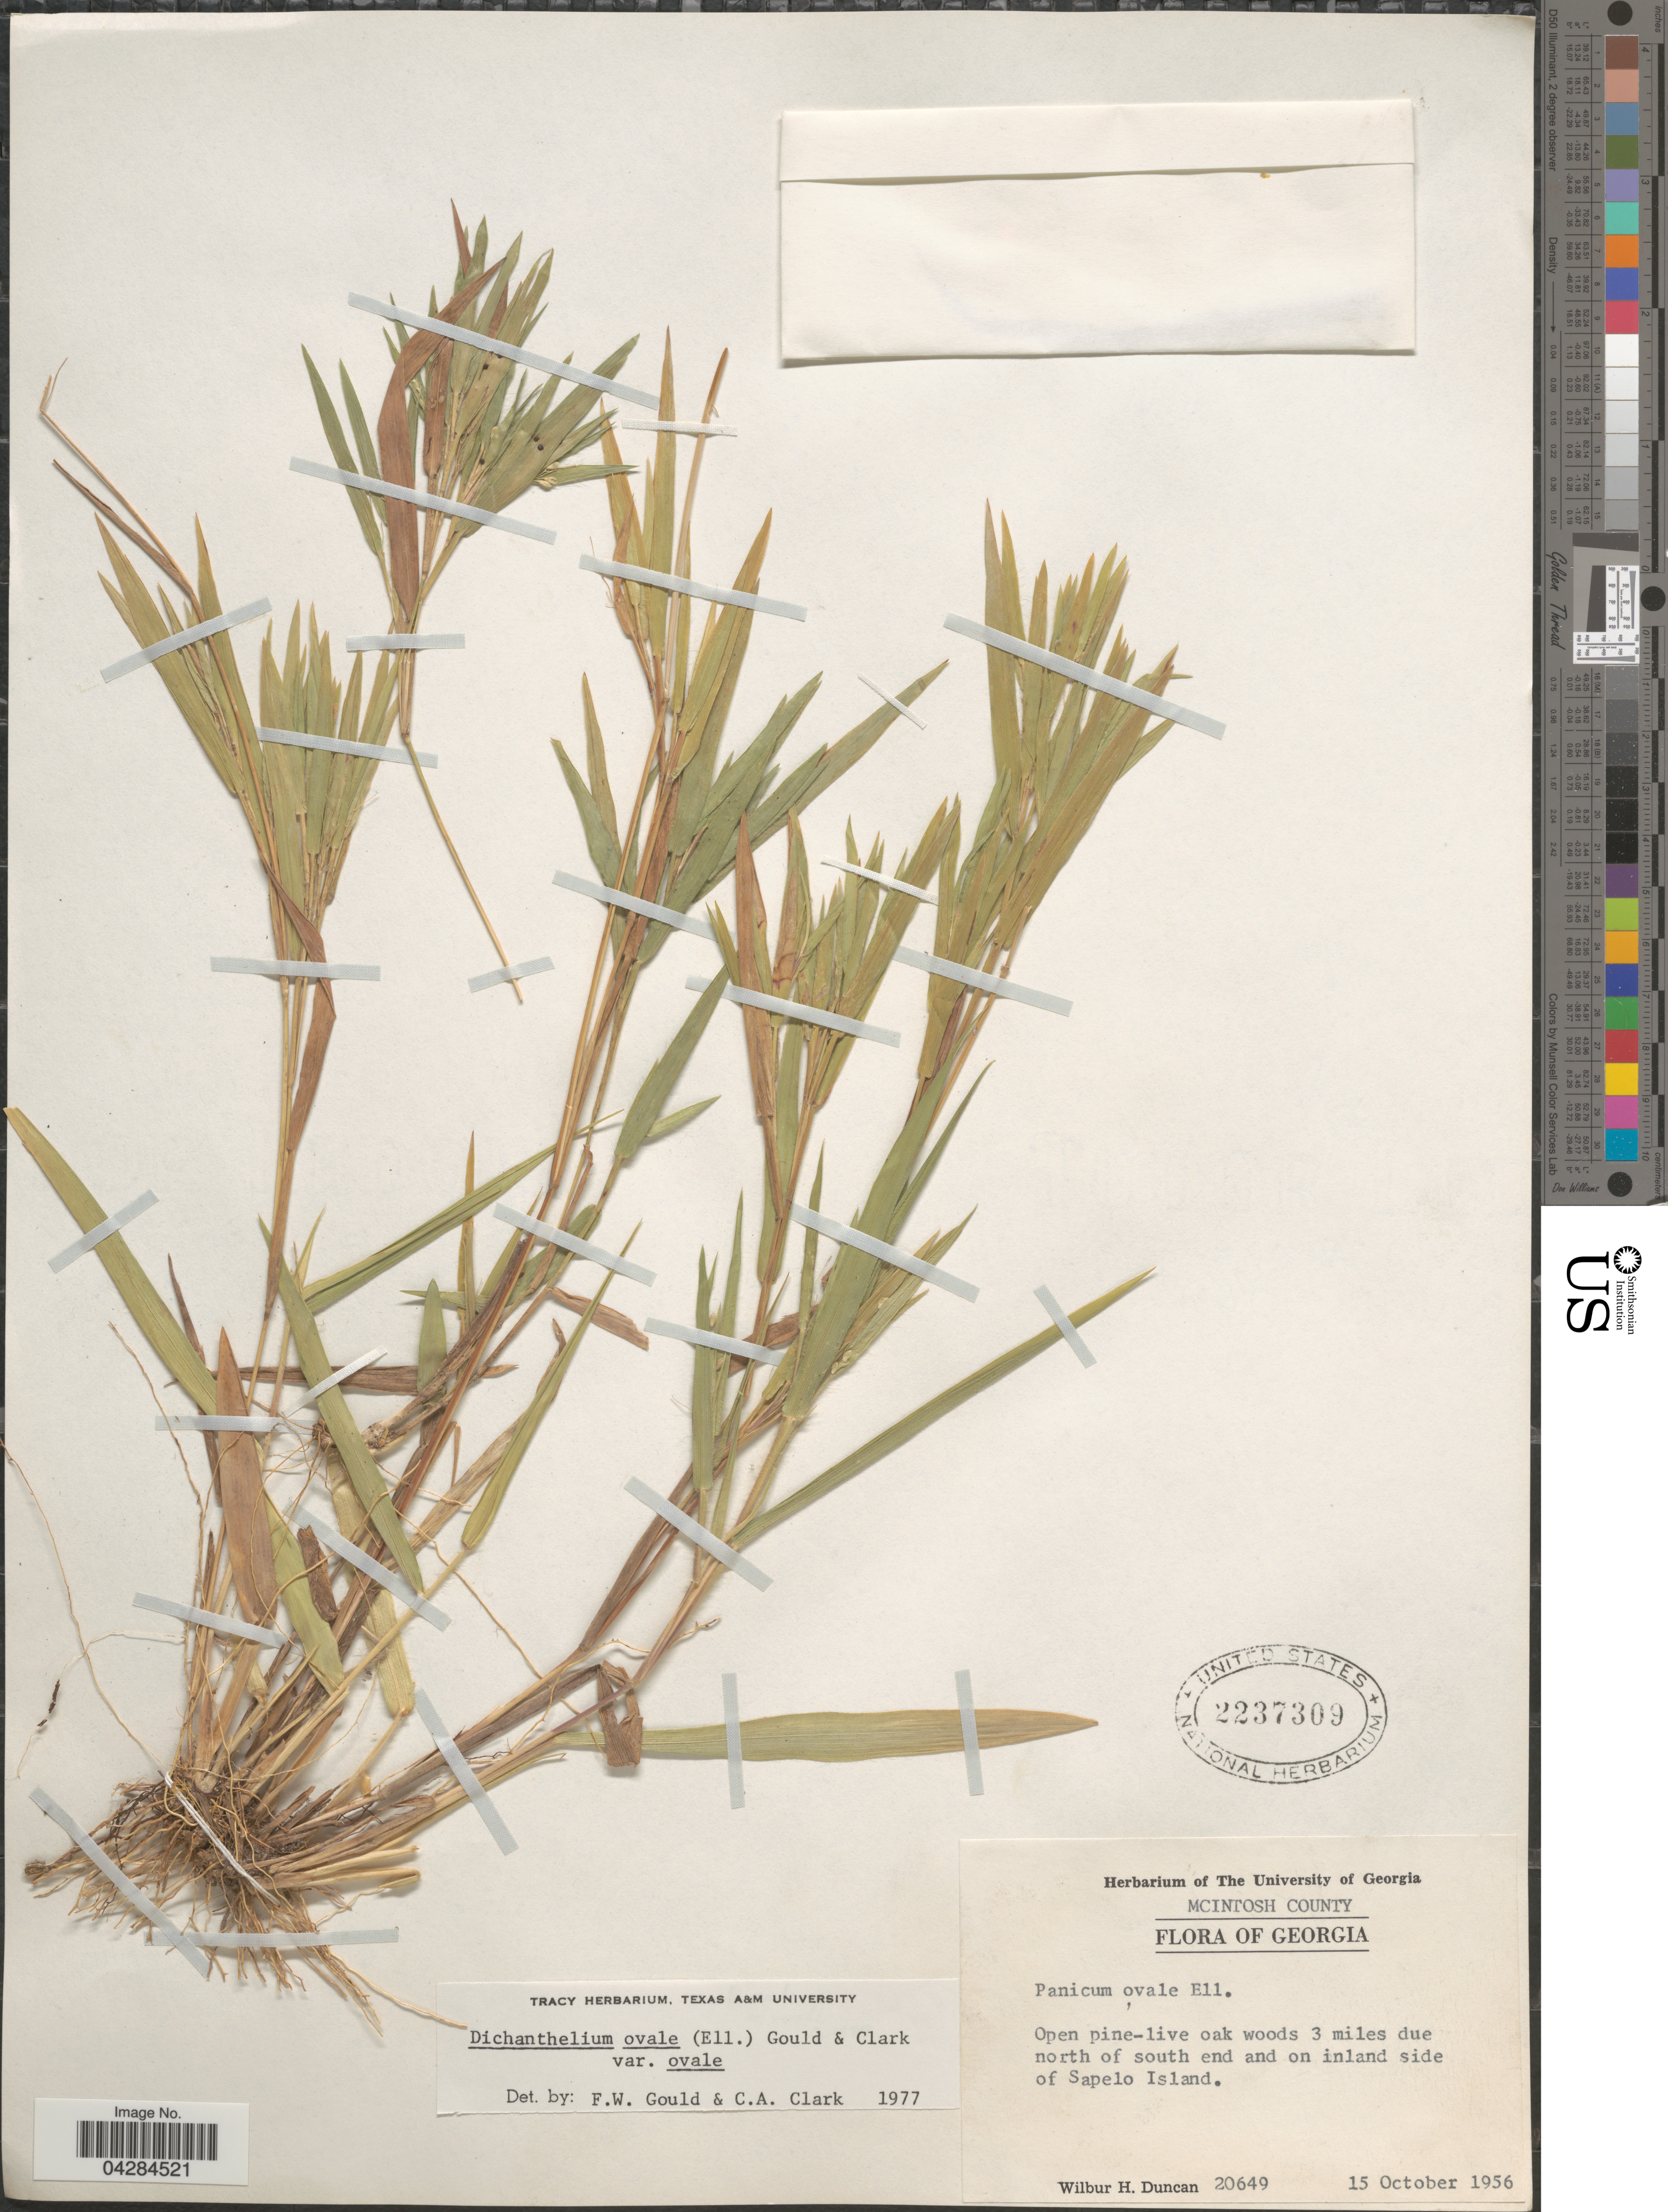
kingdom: Plantae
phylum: Tracheophyta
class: Liliopsida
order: Poales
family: Poaceae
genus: Dichanthelium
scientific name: Dichanthelium ovale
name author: (Elliott) Gould & C.A. Clark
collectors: W. H. Duncan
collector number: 20649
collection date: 1956-10-15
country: United States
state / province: Georgia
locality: Mcintosh County. Open pine-live oak woods 3 miles due north of south end and on inland side of Sapelo Island.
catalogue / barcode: US 2237309